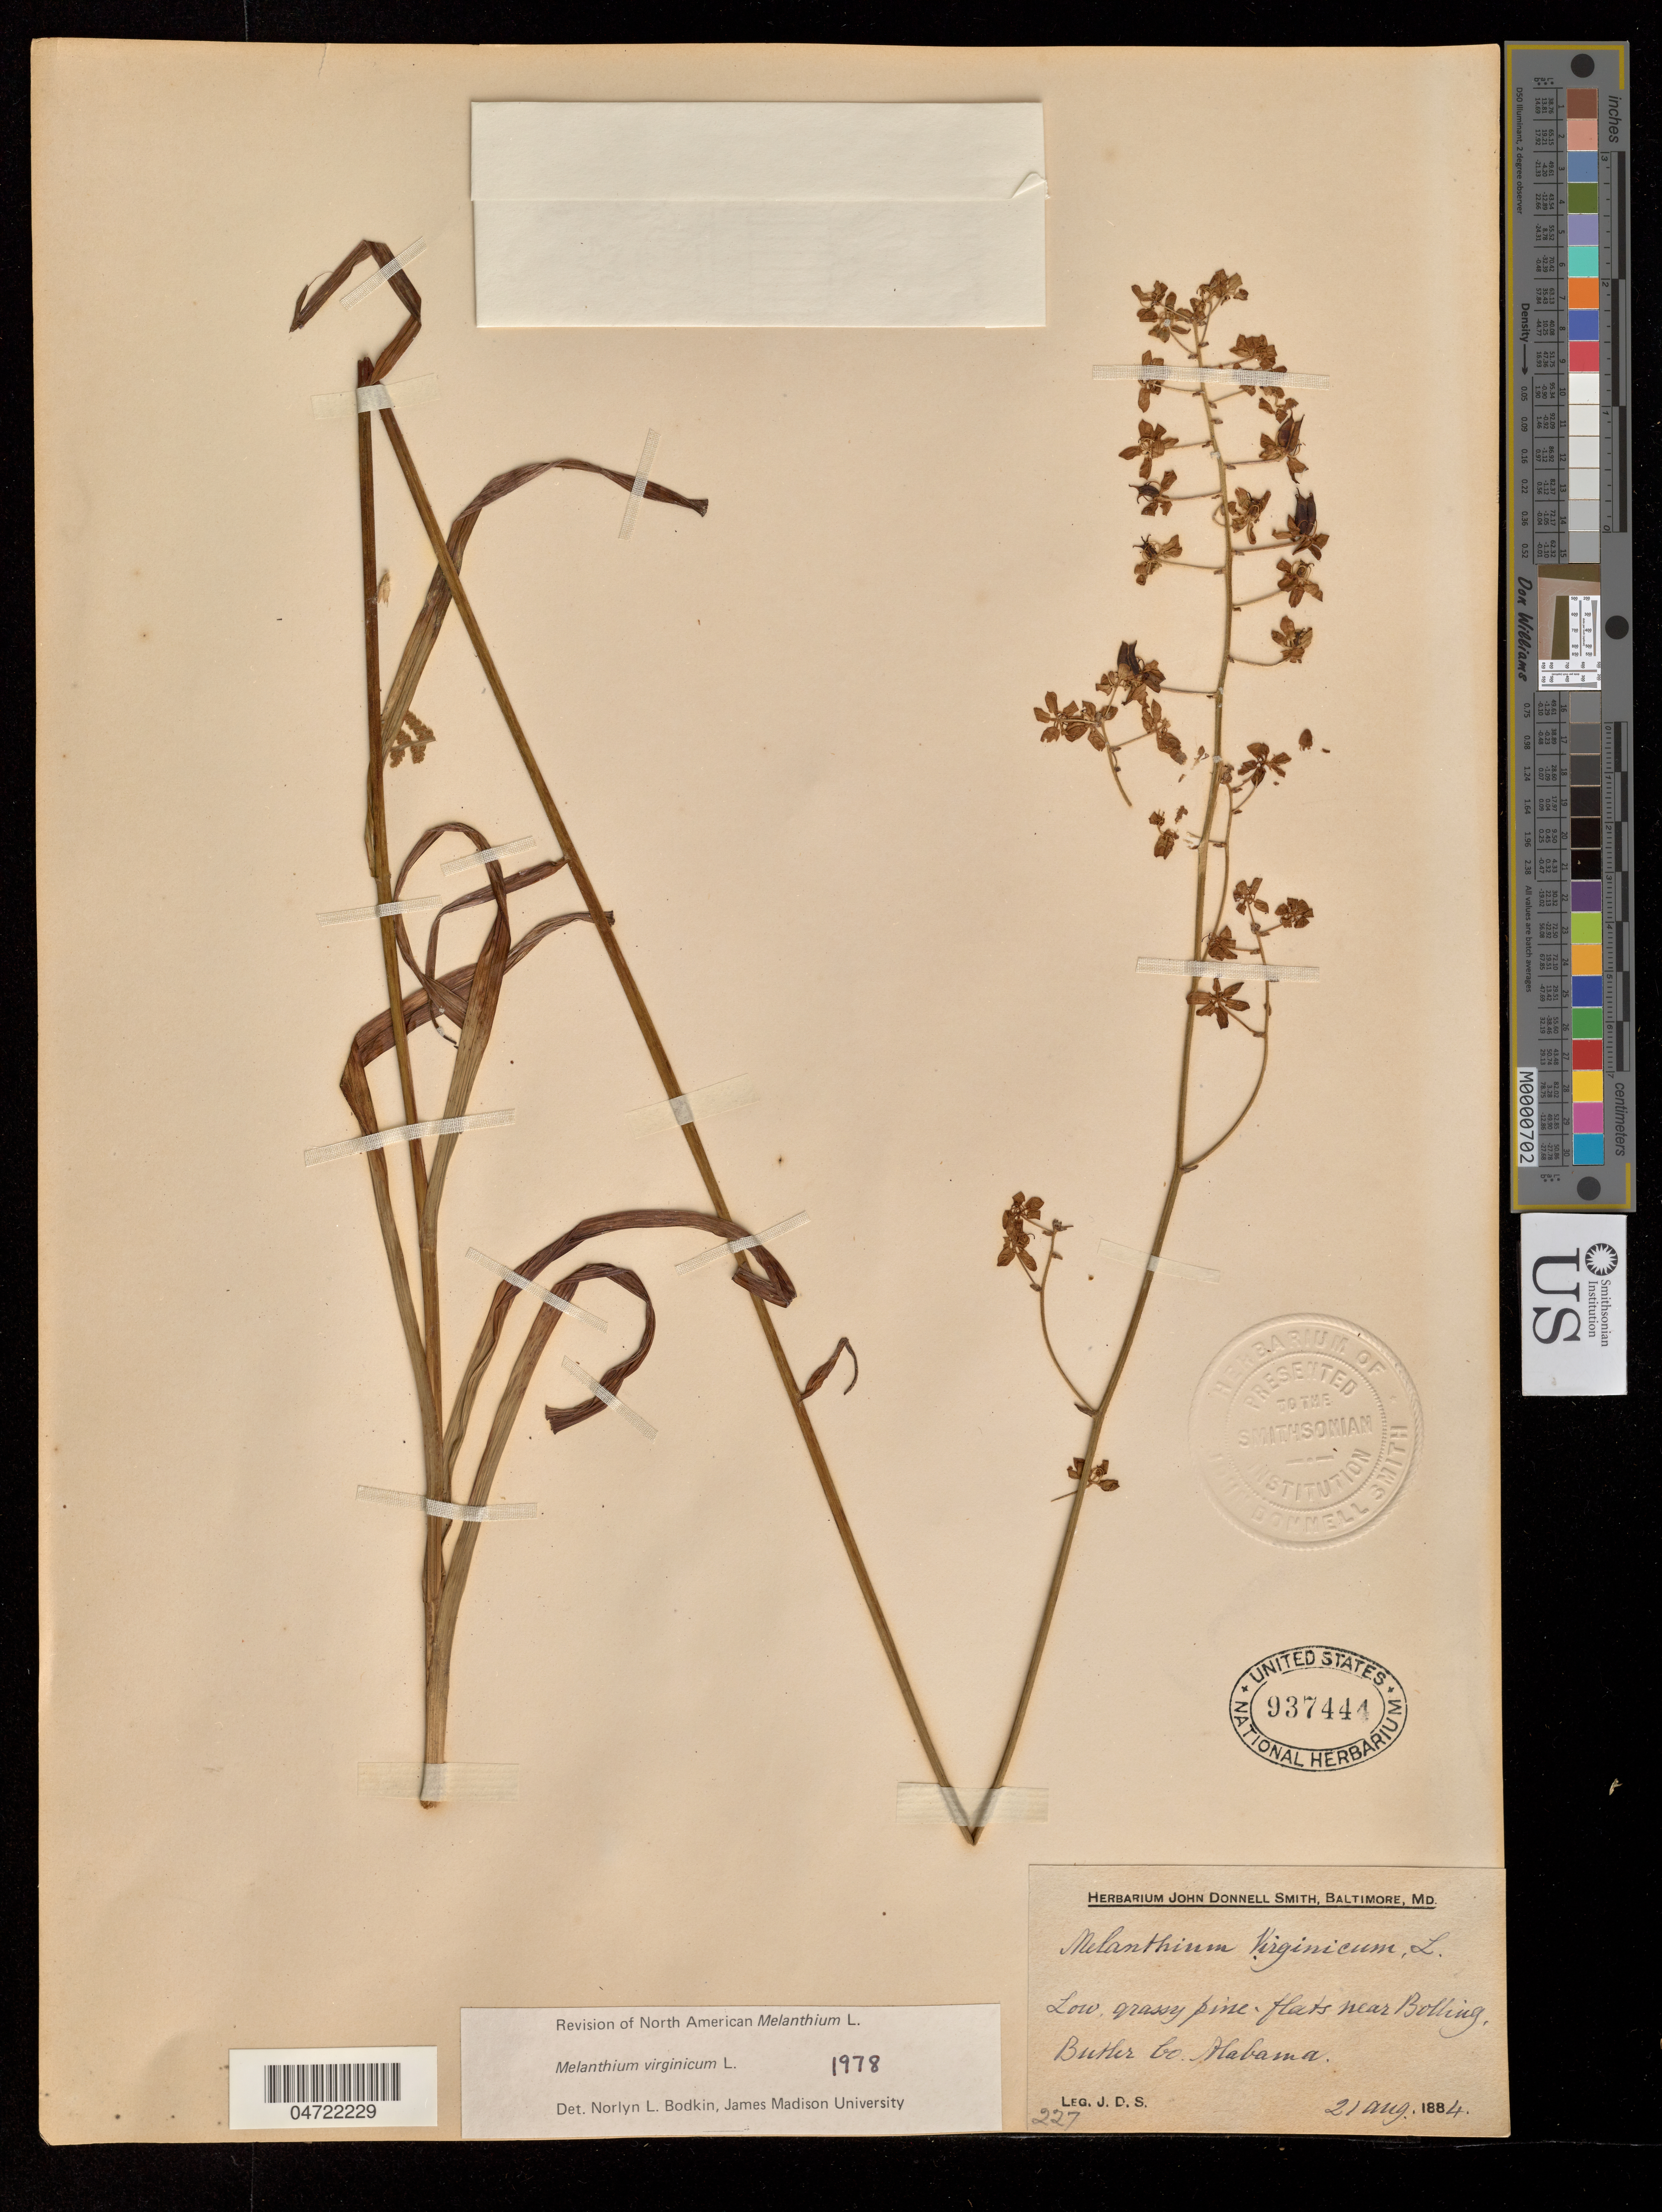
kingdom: Plantae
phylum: Tracheophyta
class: Liliopsida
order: Liliales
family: Melanthiaceae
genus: Melanthium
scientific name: Melanthium virginicum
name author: L.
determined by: Bodkin, N. L.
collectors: J. Donnell Smith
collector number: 227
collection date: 1884-08-21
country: United States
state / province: Alabama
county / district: Butler County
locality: Near Bolling.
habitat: Low grassy pine flats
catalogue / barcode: US 9374444